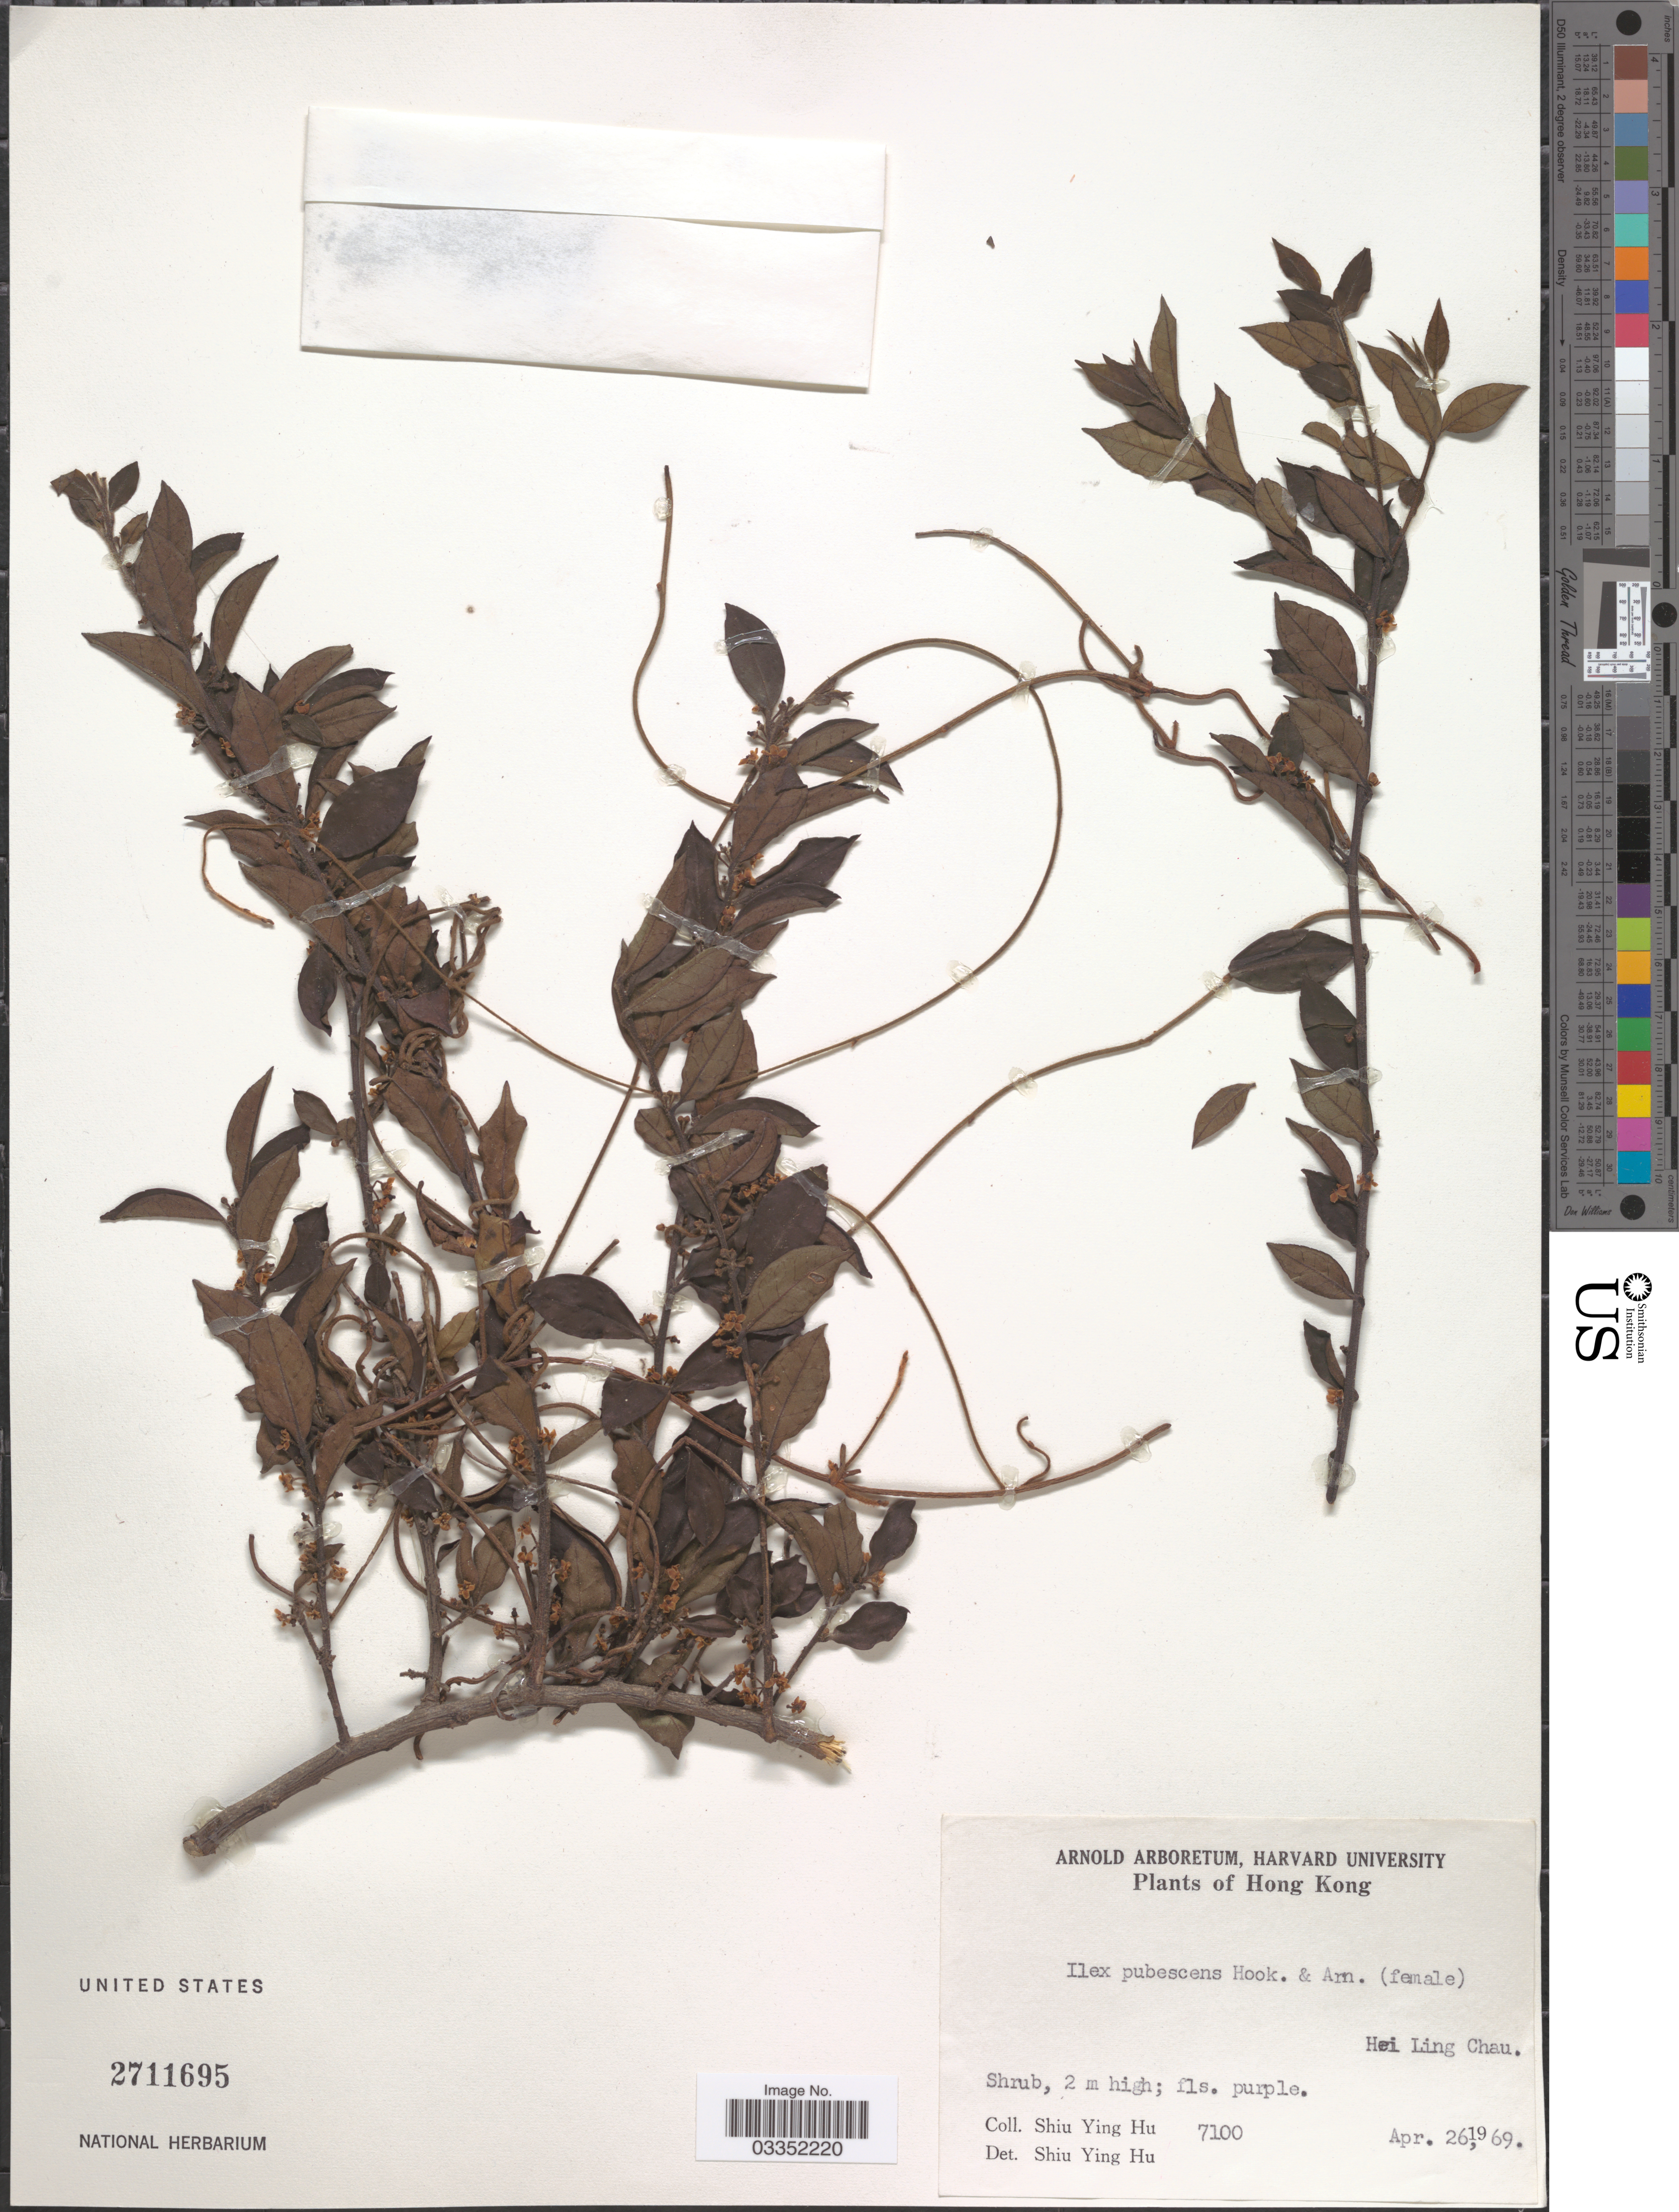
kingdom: Plantae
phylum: Tracheophyta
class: Magnoliopsida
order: Aquifoliales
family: Aquifoliaceae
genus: Ilex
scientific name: Ilex pubescens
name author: Hook. & Arn.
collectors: S. Y. Hu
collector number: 7100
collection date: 1969-04-26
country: China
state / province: Hong Kong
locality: Hei Ling Chau.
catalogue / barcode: US 2711695